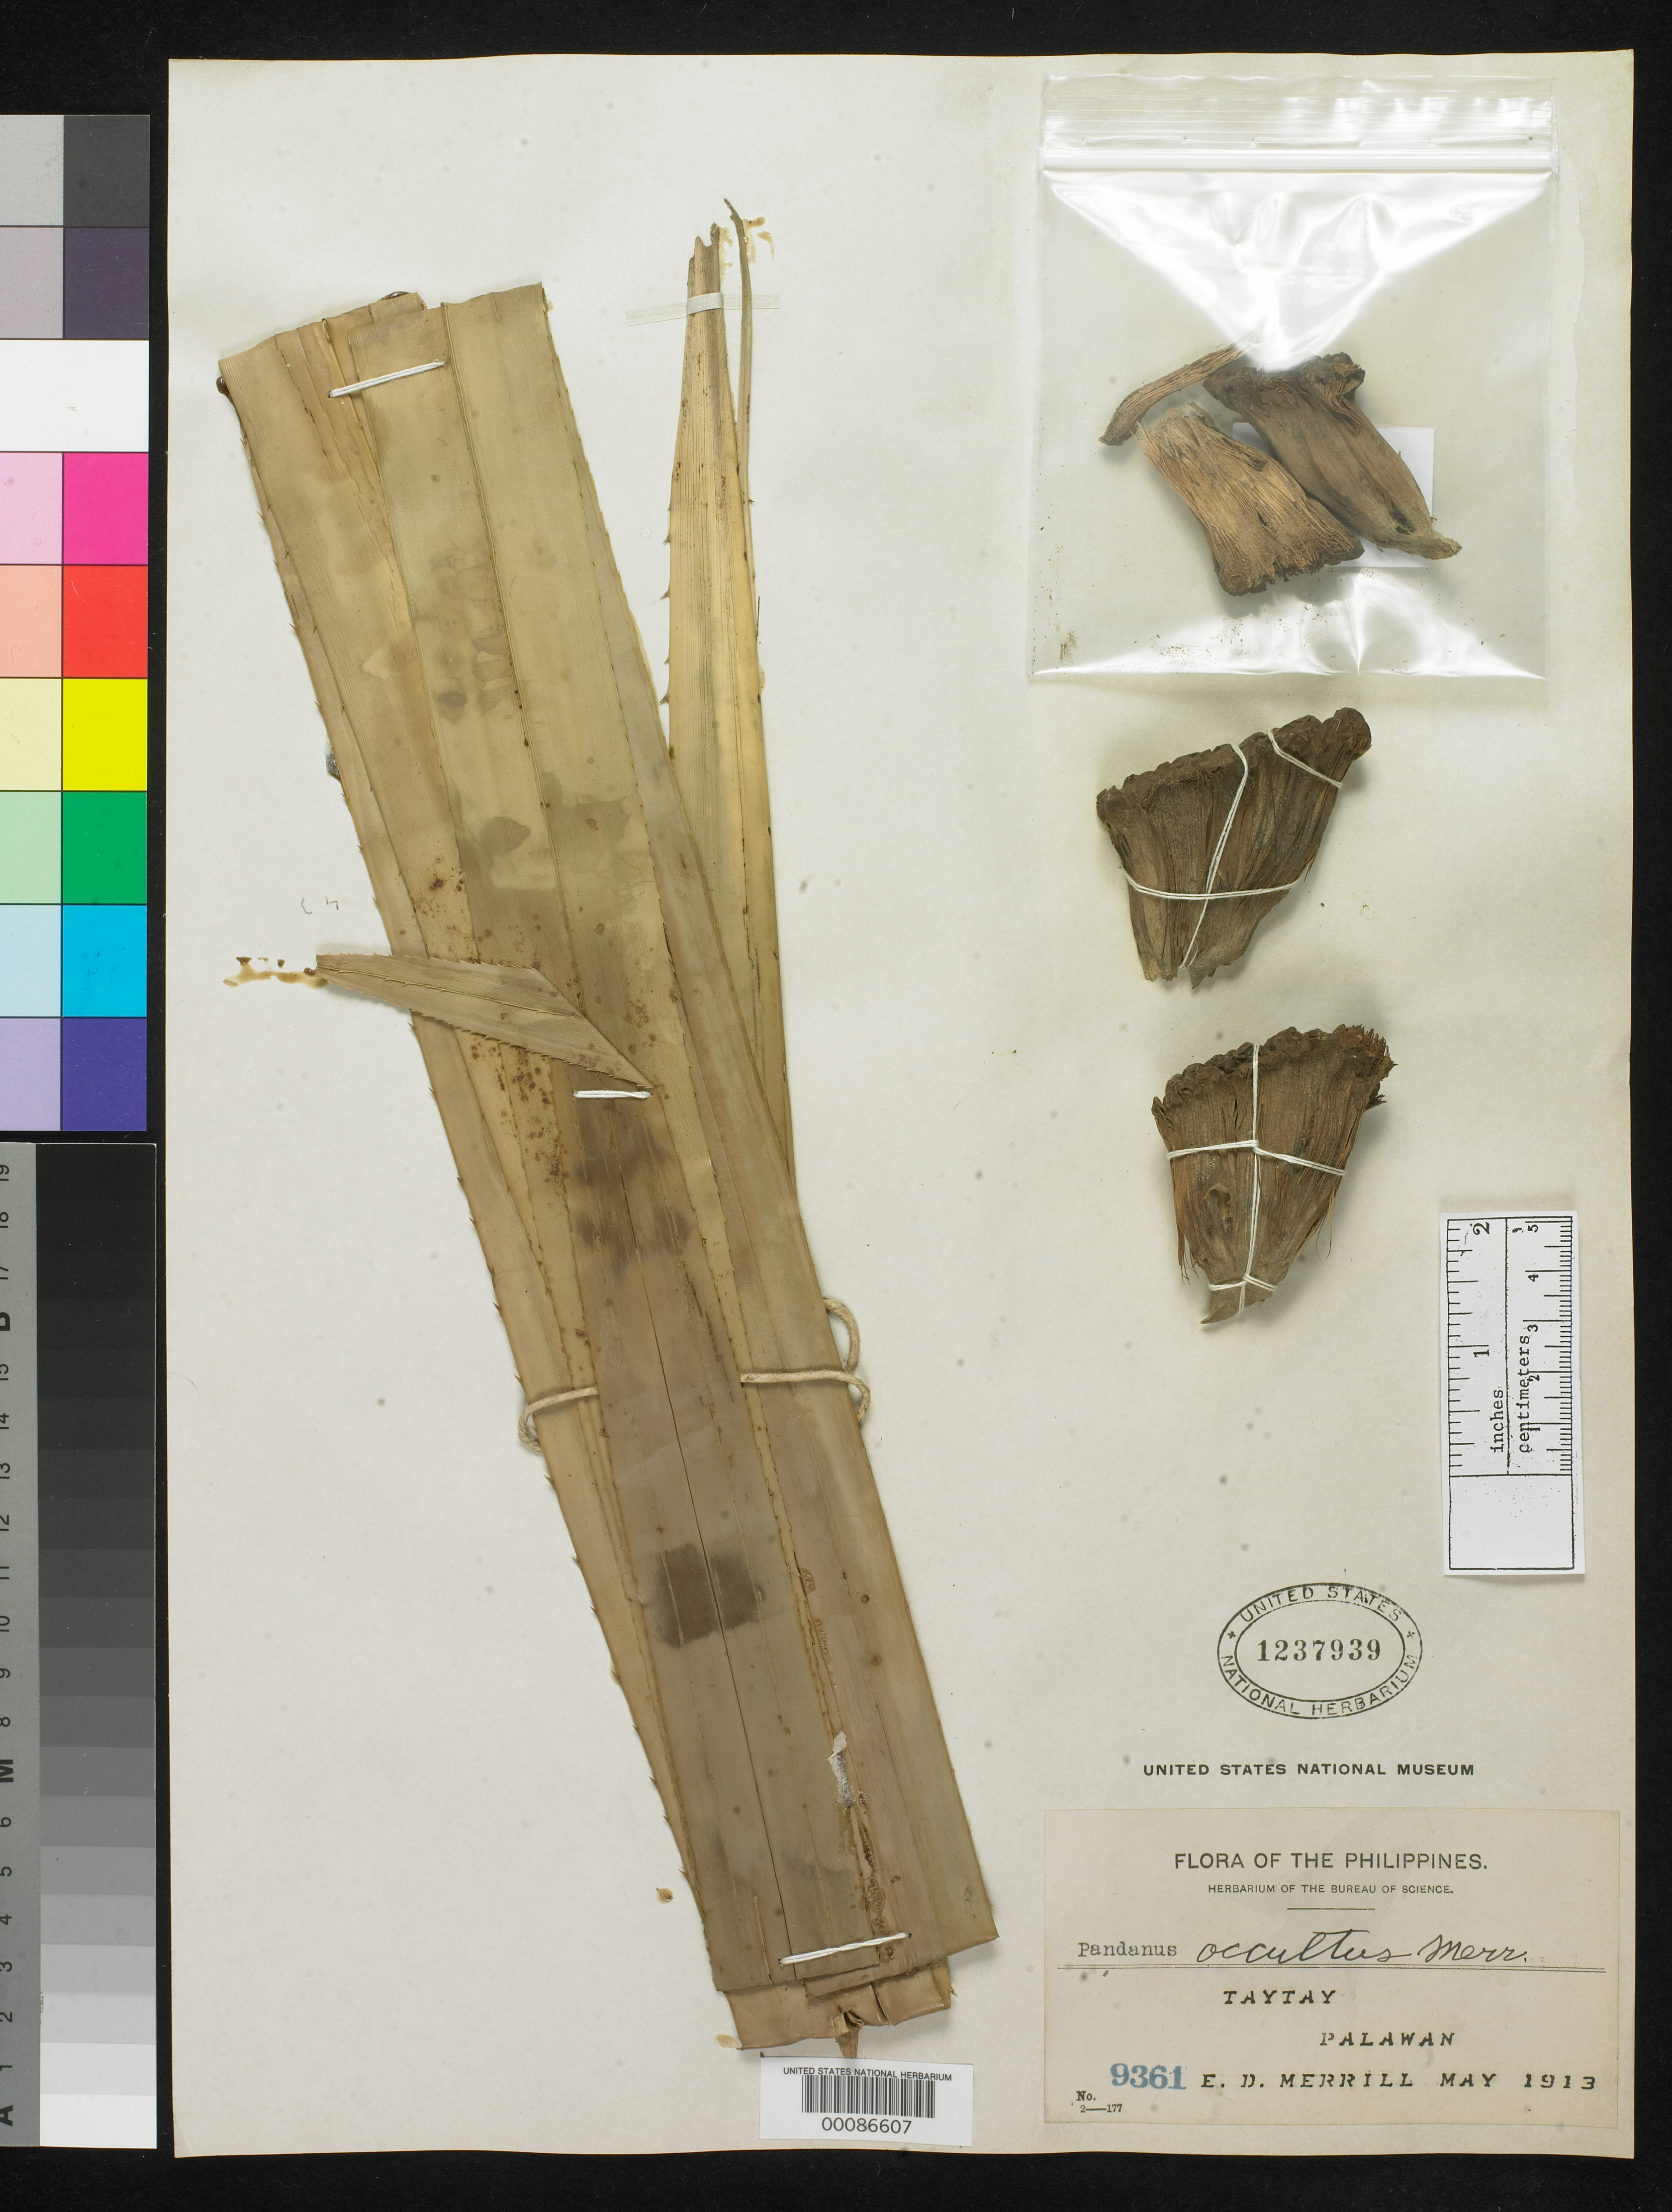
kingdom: Plantae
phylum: Tracheophyta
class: Liliopsida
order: Pandanales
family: Pandanaceae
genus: Pandanus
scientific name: Pandanus occultus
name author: Merr.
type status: Isotype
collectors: E. D. Merrill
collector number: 9361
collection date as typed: May 1913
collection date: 1913-05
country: Philippines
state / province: Mimaropa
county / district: Palawan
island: Palawan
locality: Taytay.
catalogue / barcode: US 1237939